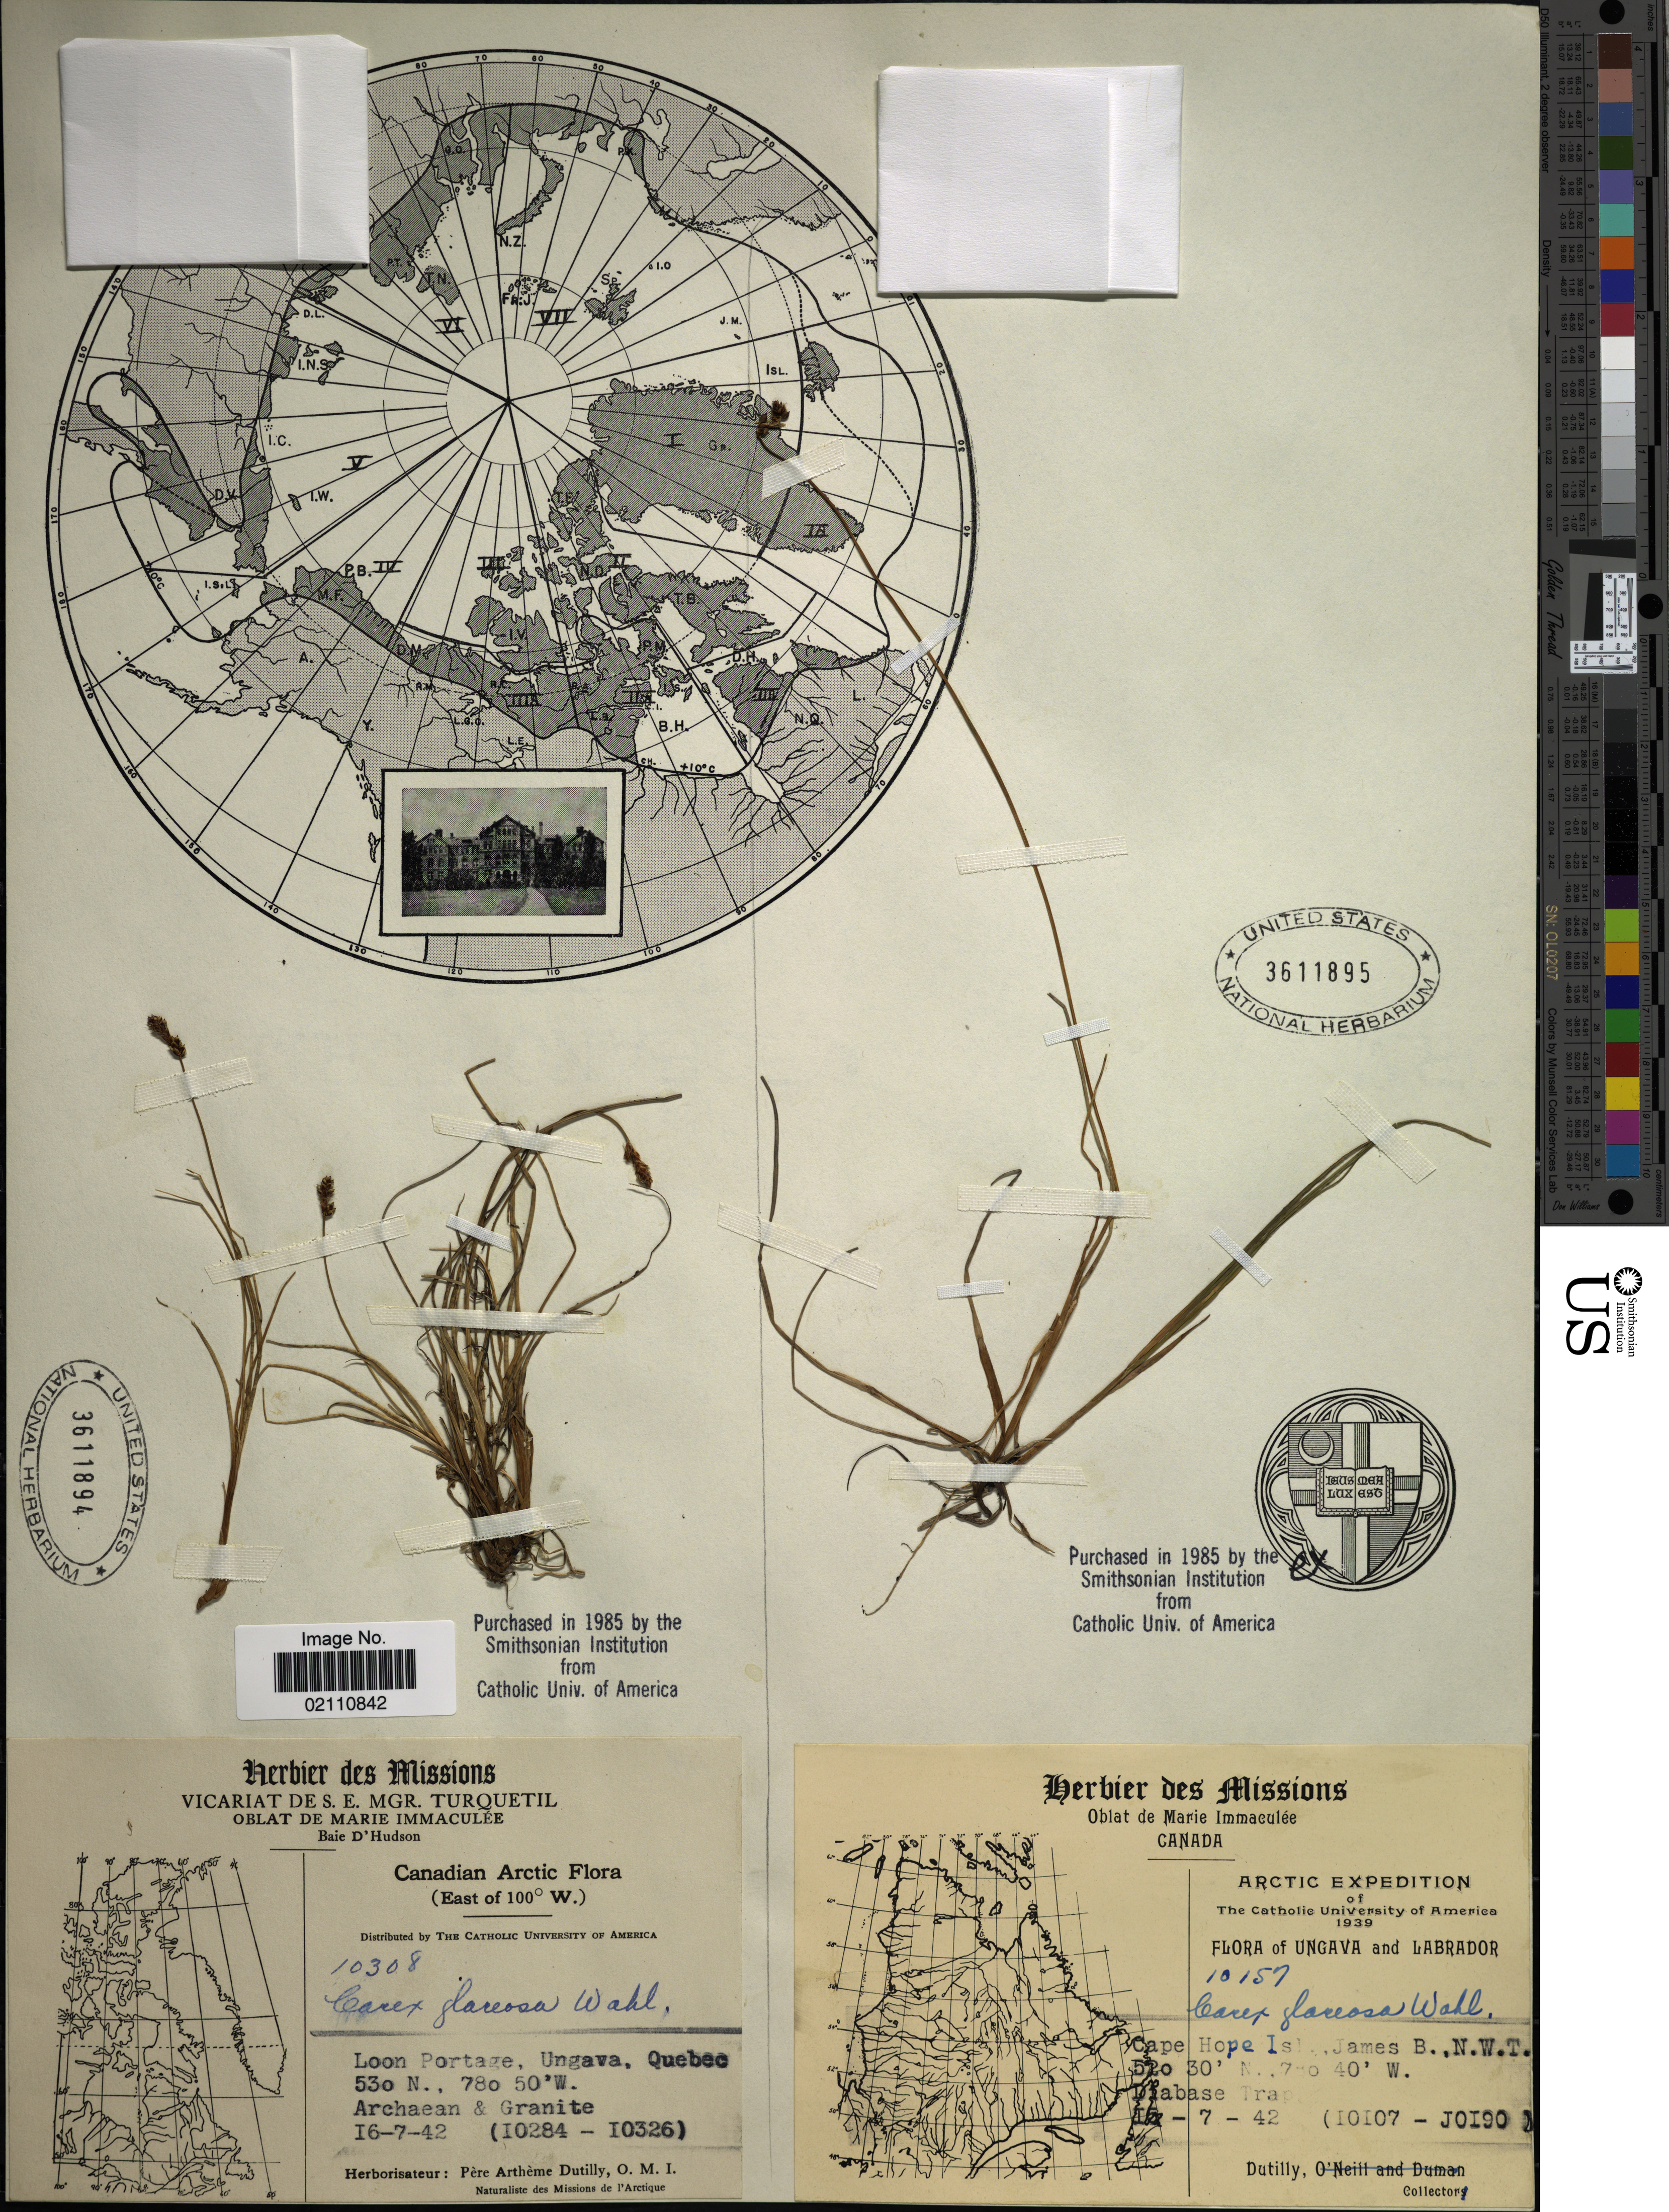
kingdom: Plantae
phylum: Tracheophyta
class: Liliopsida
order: Poales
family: Cyperaceae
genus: Carex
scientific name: Carex glareosa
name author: Schkuhr ex Wahlenb.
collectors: -. Dutilly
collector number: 10157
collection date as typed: Transcribed d/m/y: 15/7/42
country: Canada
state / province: Northwest Territories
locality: Ungava and Labrador, Cape Hope Island, James B., N.W.T.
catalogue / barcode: US 3611895-2